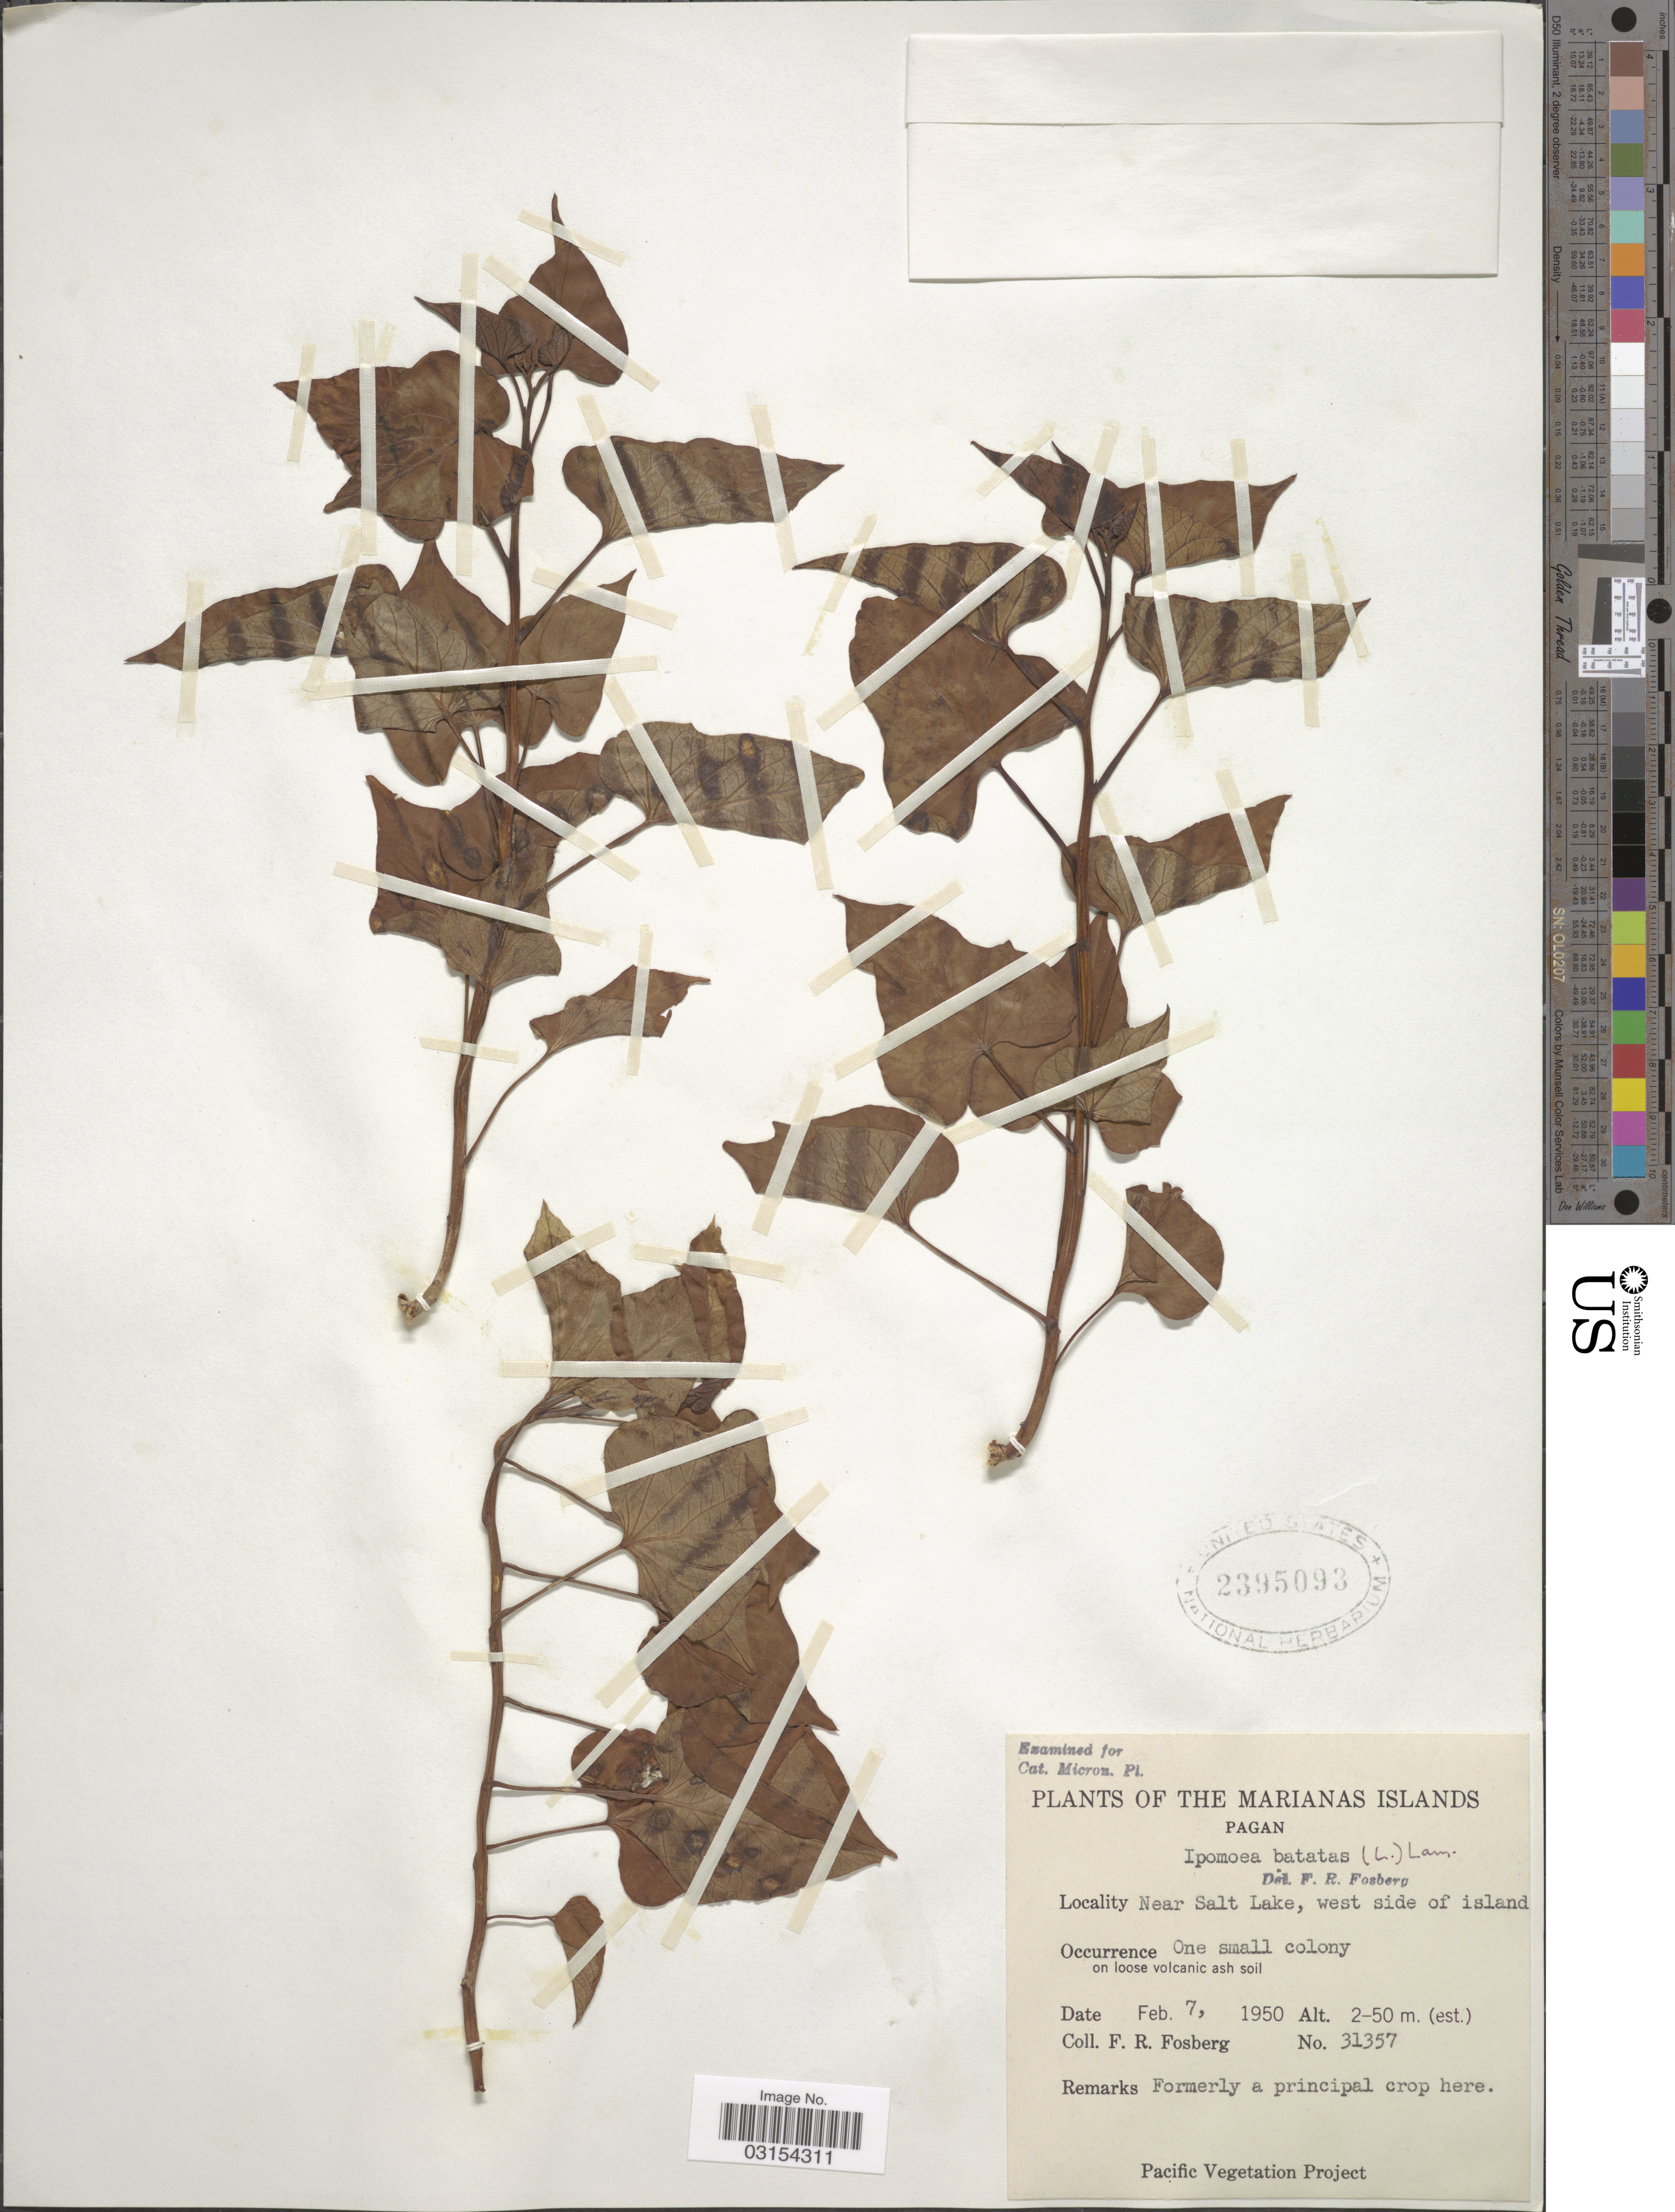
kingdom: Plantae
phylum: Tracheophyta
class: Magnoliopsida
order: Solanales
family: Convolvulaceae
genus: Ipomoea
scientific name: Ipomoea batatas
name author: (L.) Lam.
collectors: F. R. Fosberg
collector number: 31357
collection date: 1950-02-07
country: Northern Mariana Islands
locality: The Marianas Islands. Pagan. Near Salt Lake, west side of island.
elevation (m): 2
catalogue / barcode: US 2395093